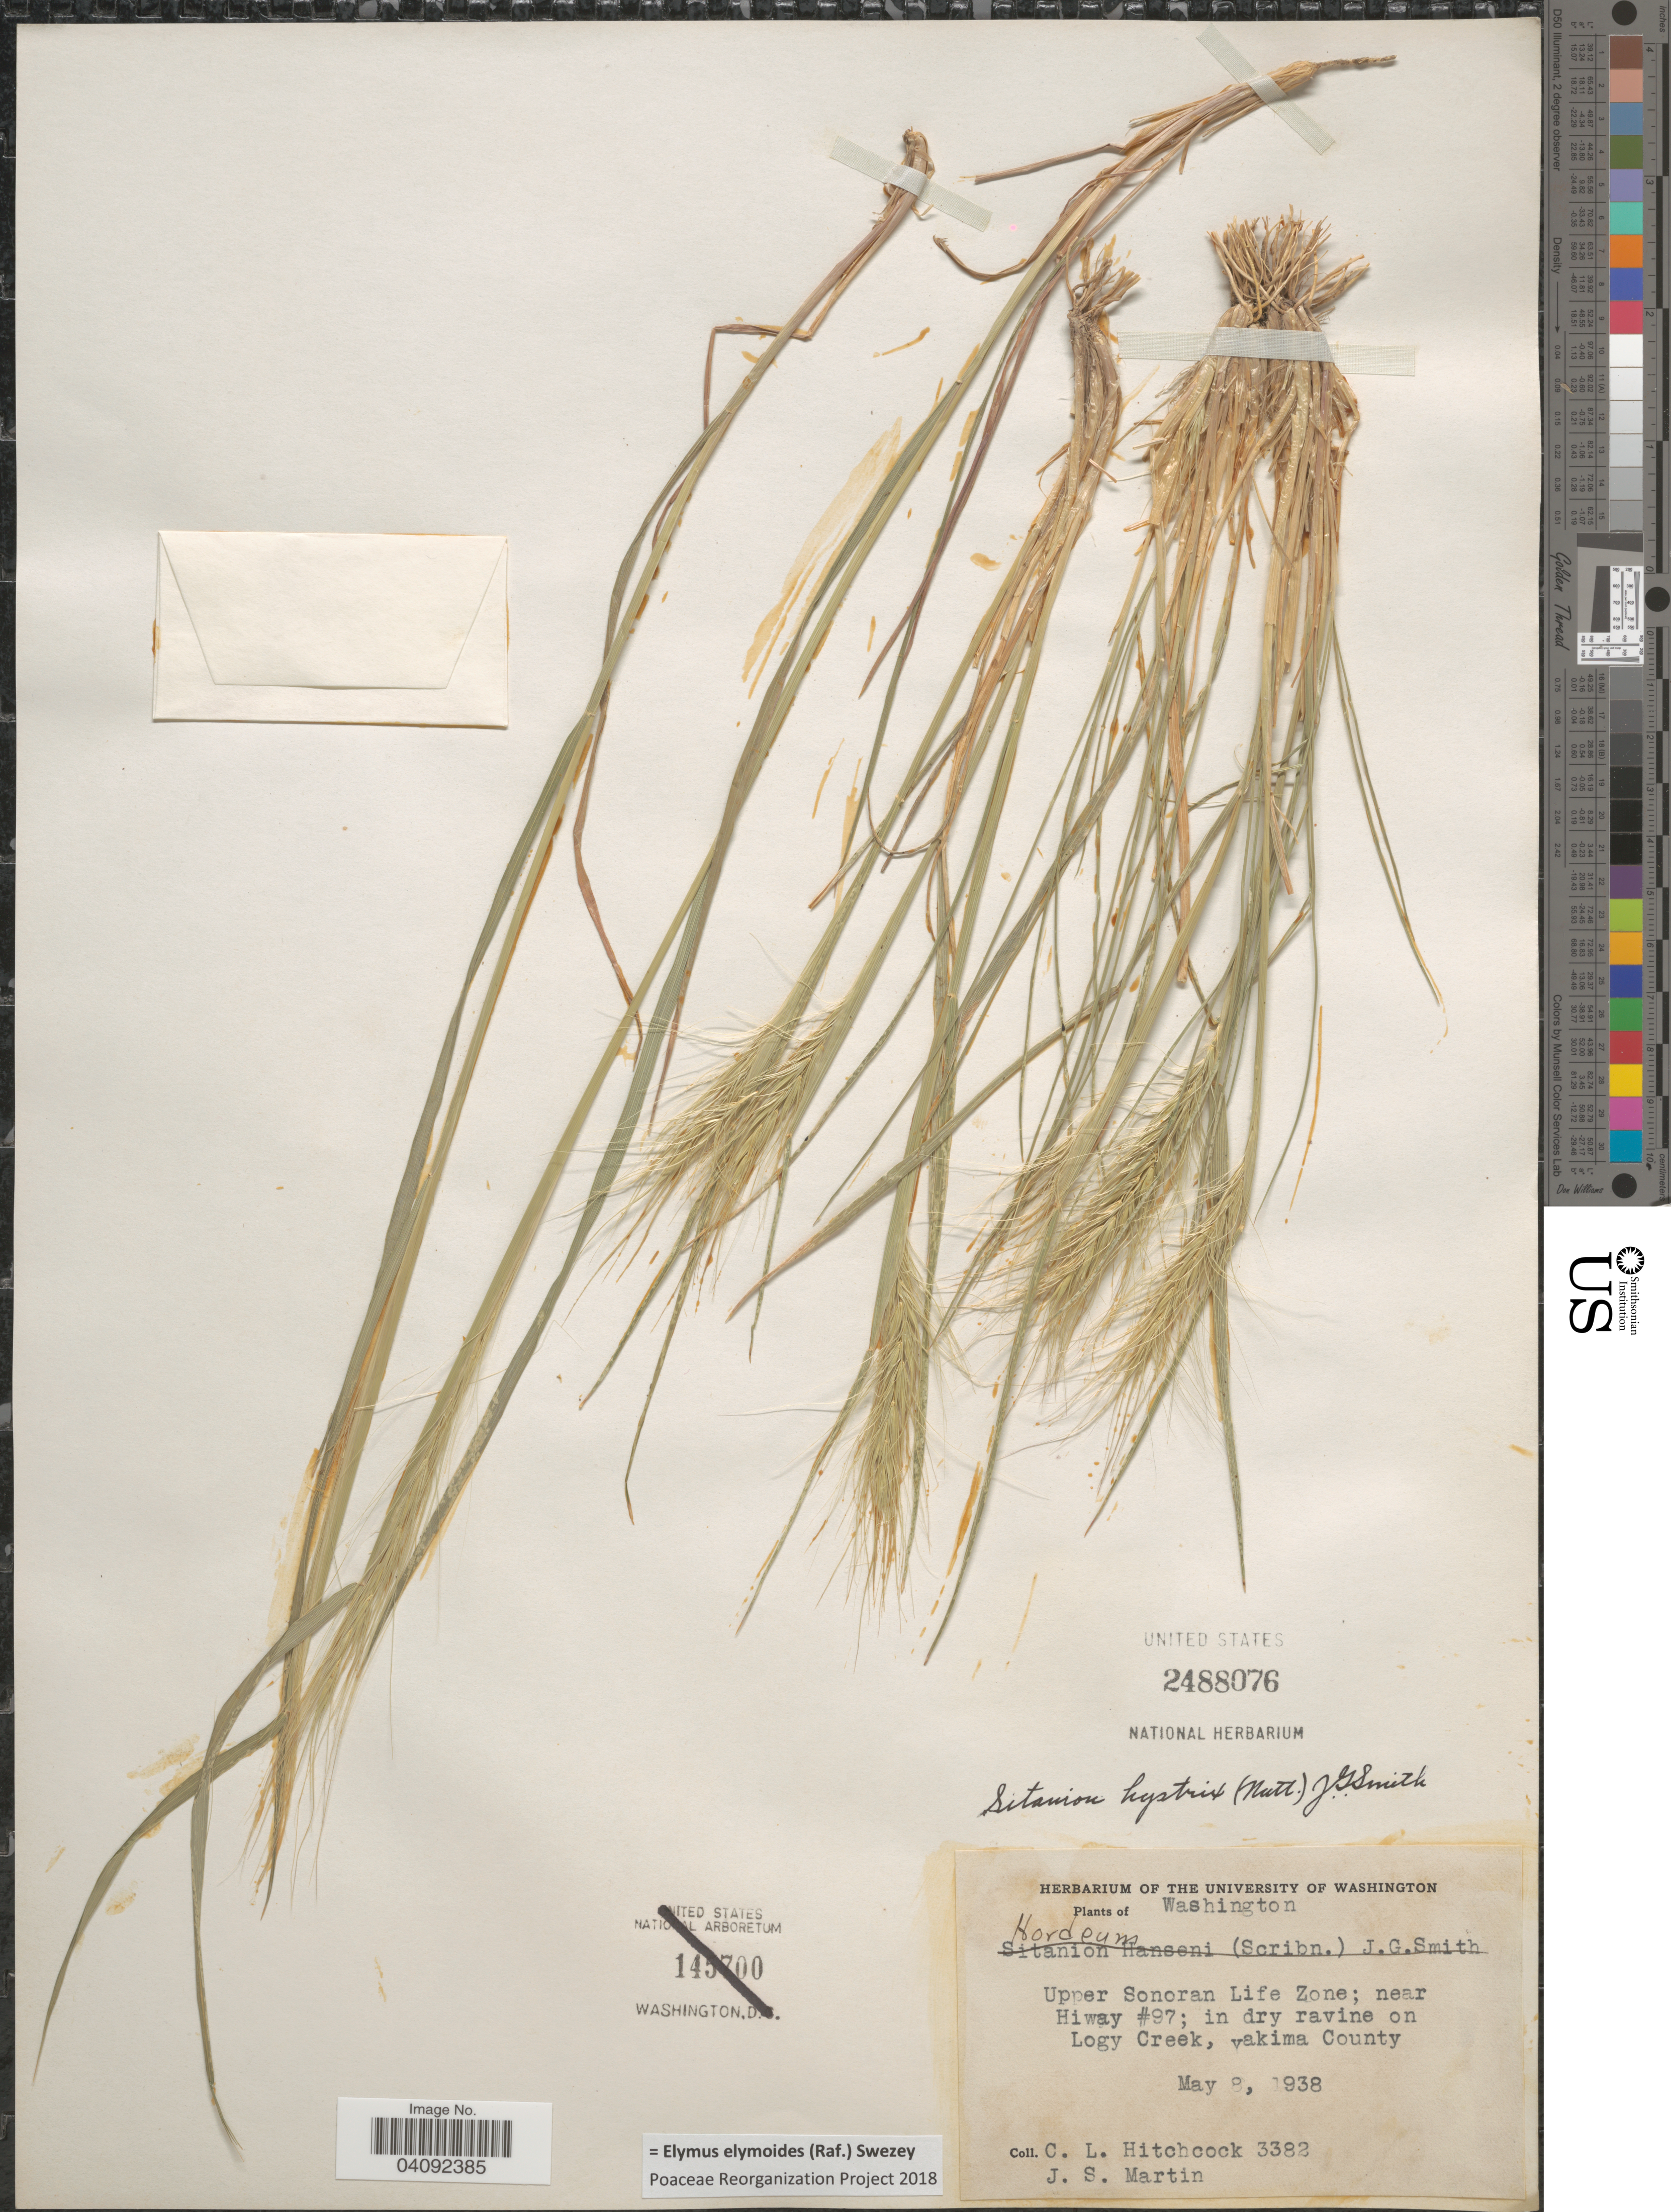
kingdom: Plantae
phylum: Tracheophyta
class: Liliopsida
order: Poales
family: Poaceae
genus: Elymus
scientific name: Elymus elymoides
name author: (Raf.) Swezey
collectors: C. L. Hitchcock & J. S. Martin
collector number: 3382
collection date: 1938-05-08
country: United States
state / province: Washington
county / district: Yakima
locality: Upper Sonoran Life Zone; near Hiway #97; in dry ravine on Logy Creek, Yakima County.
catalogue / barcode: US 2488076